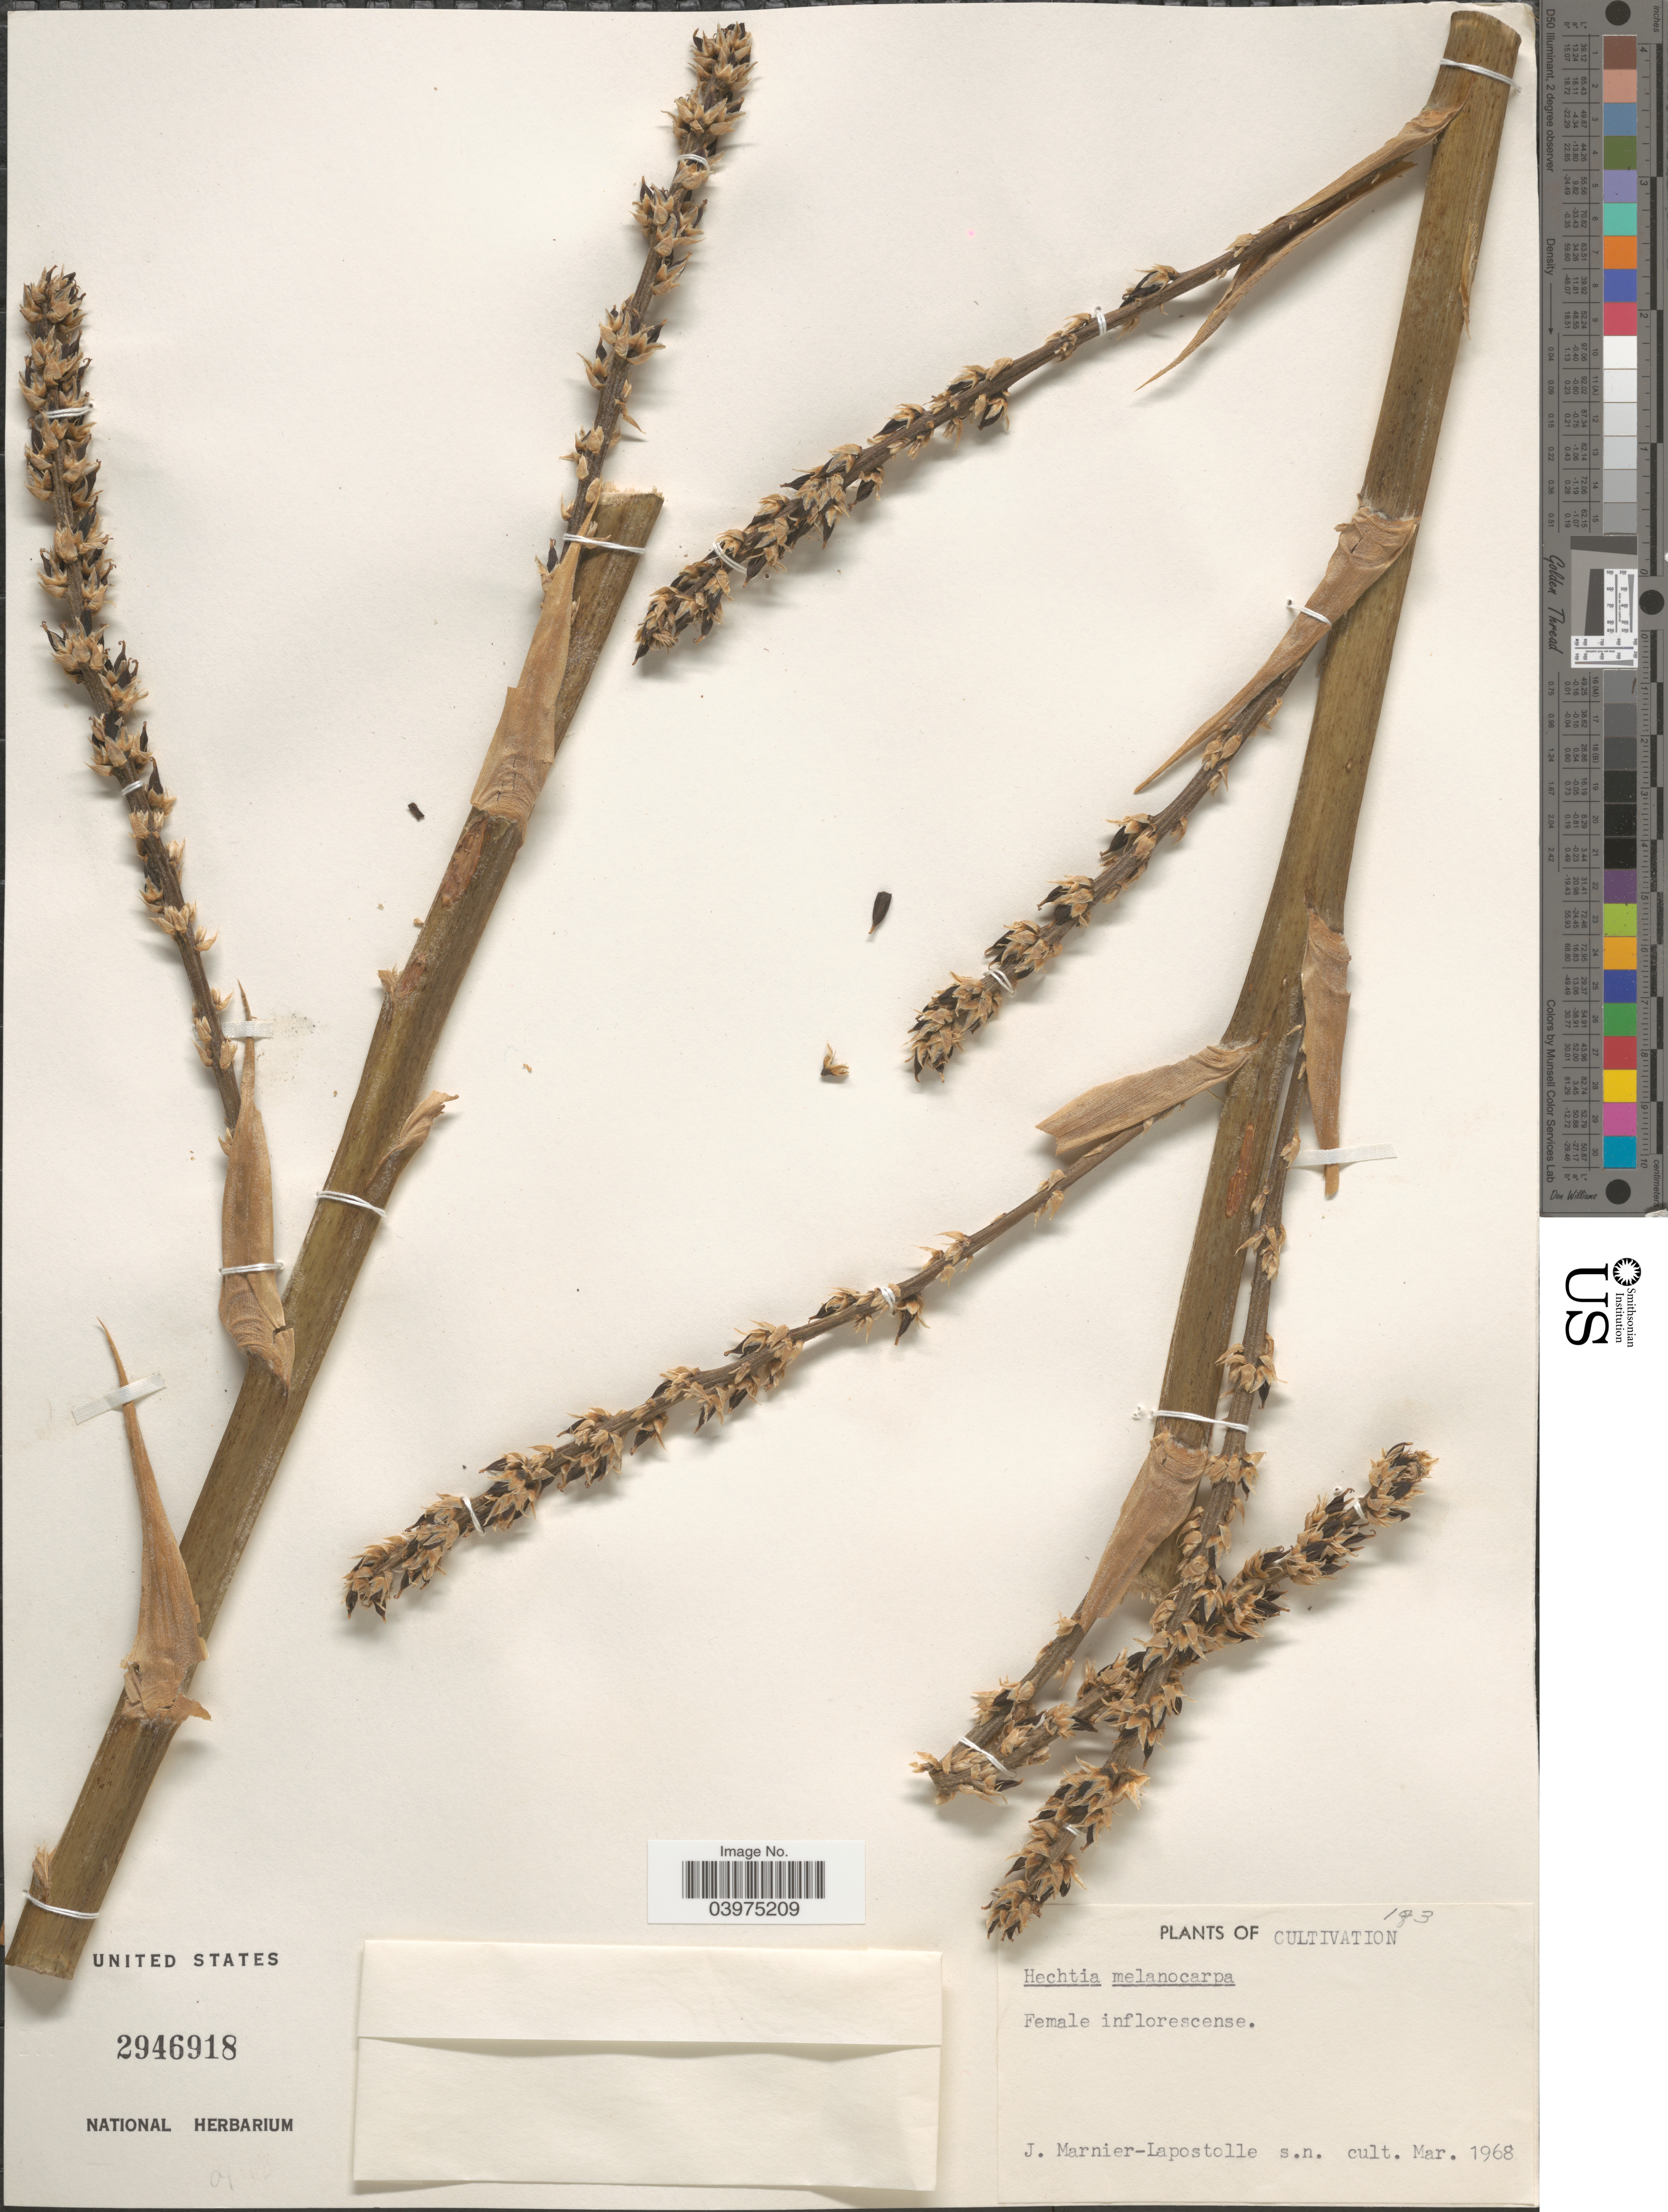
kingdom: Plantae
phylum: Tracheophyta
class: Liliopsida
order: Poales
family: Bromeliaceae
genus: Hechtia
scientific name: Hechtia melanocarpa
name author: L.B. Sm.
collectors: J. Marnier-Lapostolle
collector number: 183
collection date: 1968-03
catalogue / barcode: US 2946918